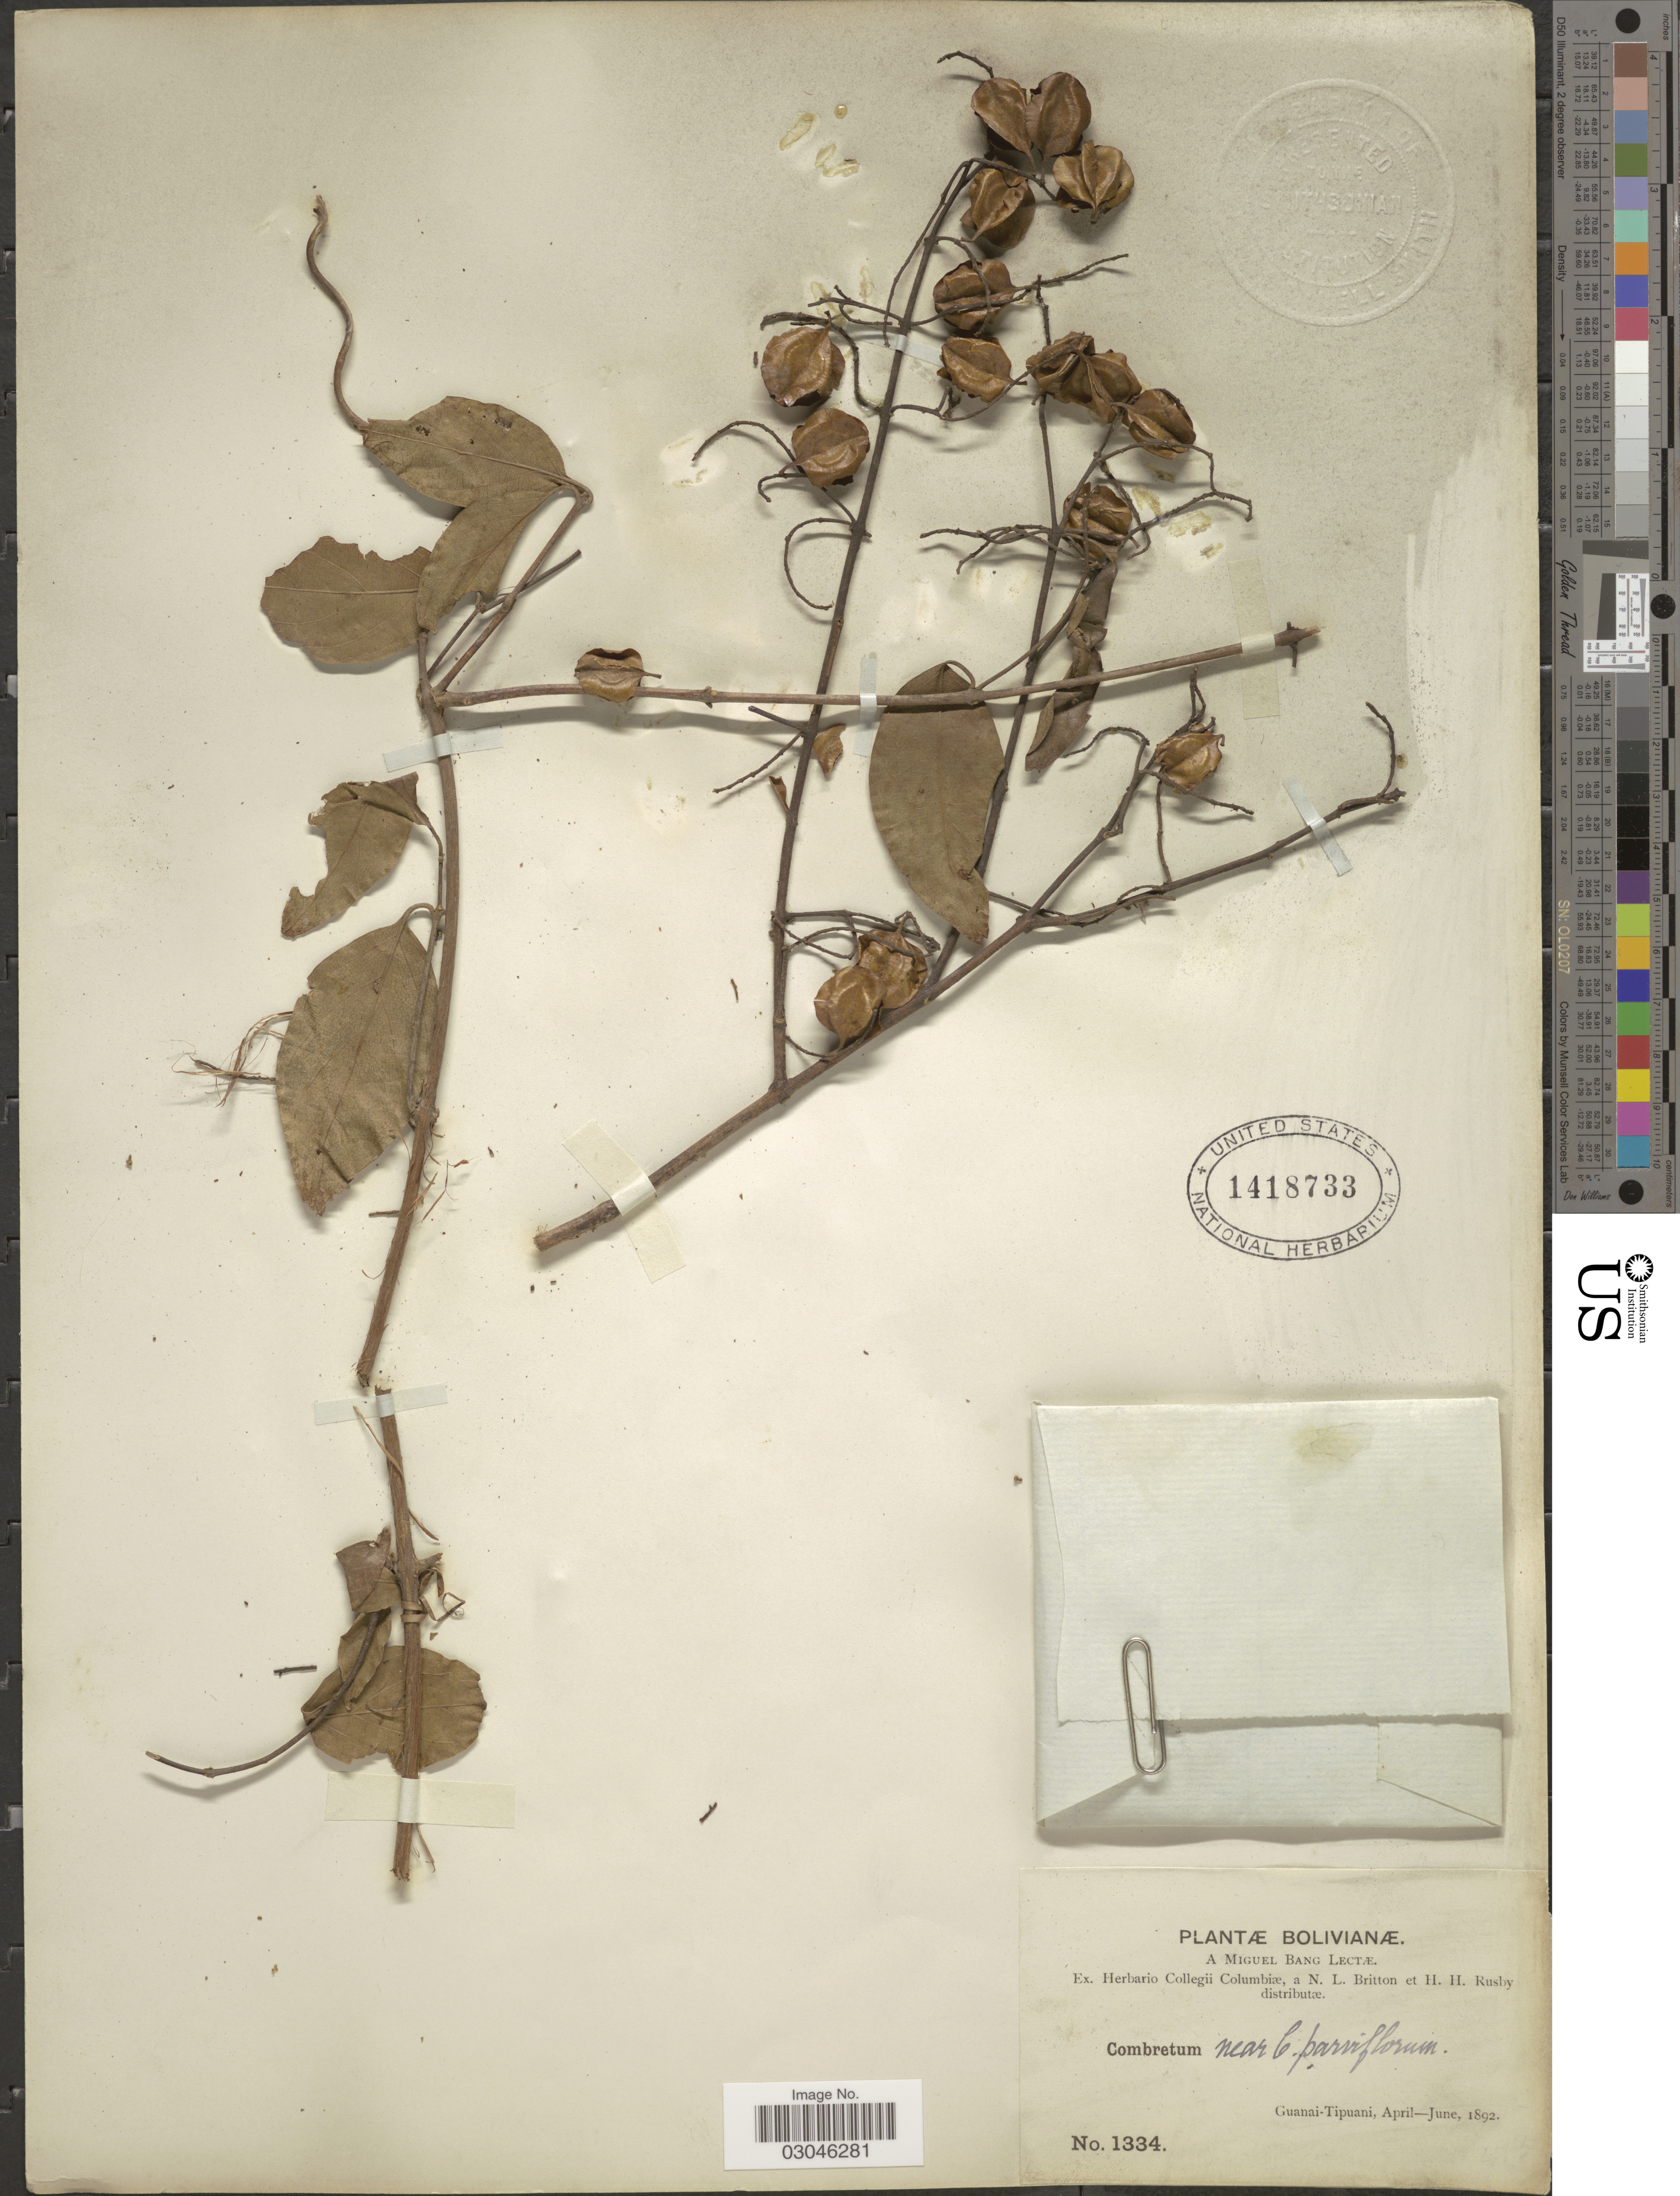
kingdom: Plantae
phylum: Tracheophyta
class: Magnoliopsida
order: Myrtales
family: Combretaceae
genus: Combretum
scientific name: Combretum vernicosum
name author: Rusby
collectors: M. Bang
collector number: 1334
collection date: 1892-04/1892-06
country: Bolivia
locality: Guanai-Tipuani.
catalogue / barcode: US 1418733